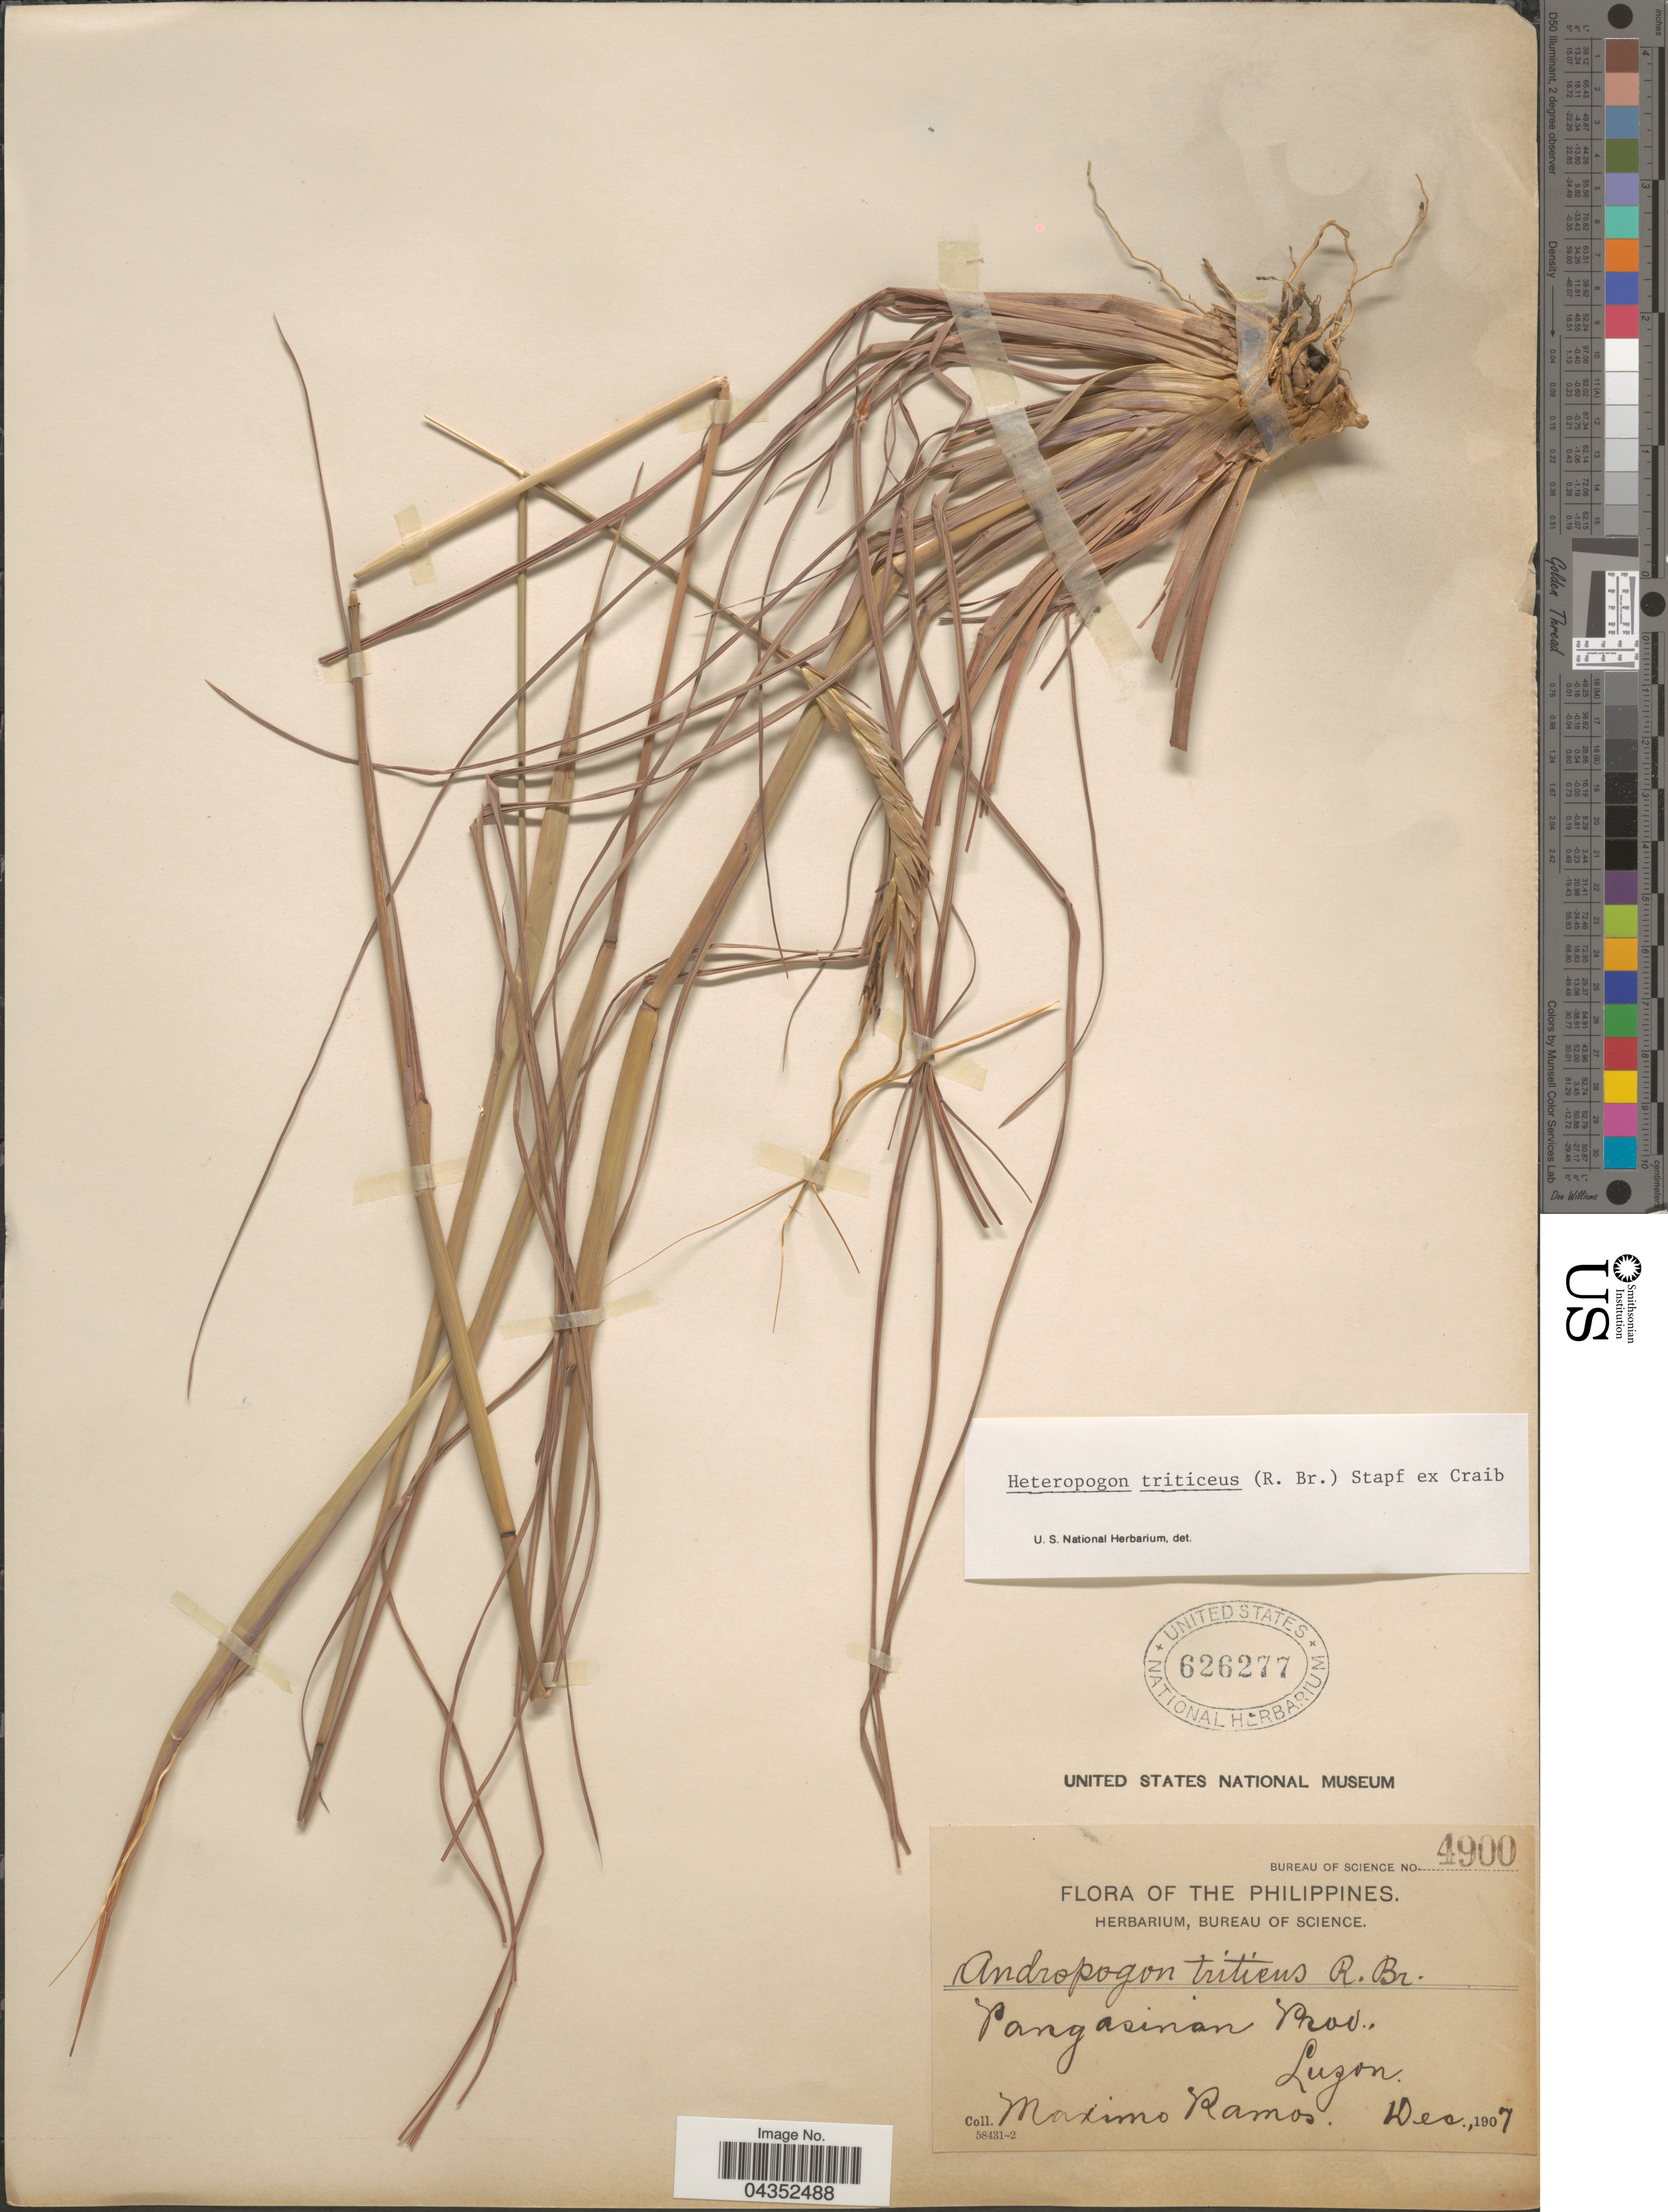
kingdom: Plantae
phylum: Tracheophyta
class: Liliopsida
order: Poales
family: Poaceae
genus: Heteropogon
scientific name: Heteropogon triticeus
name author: (R. Br.) Stapf ex Craib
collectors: M. Ramos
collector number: Bureau of Science 4900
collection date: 1907-12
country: Philippines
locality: Pangasinan Prov., Luzon .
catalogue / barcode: US 626277